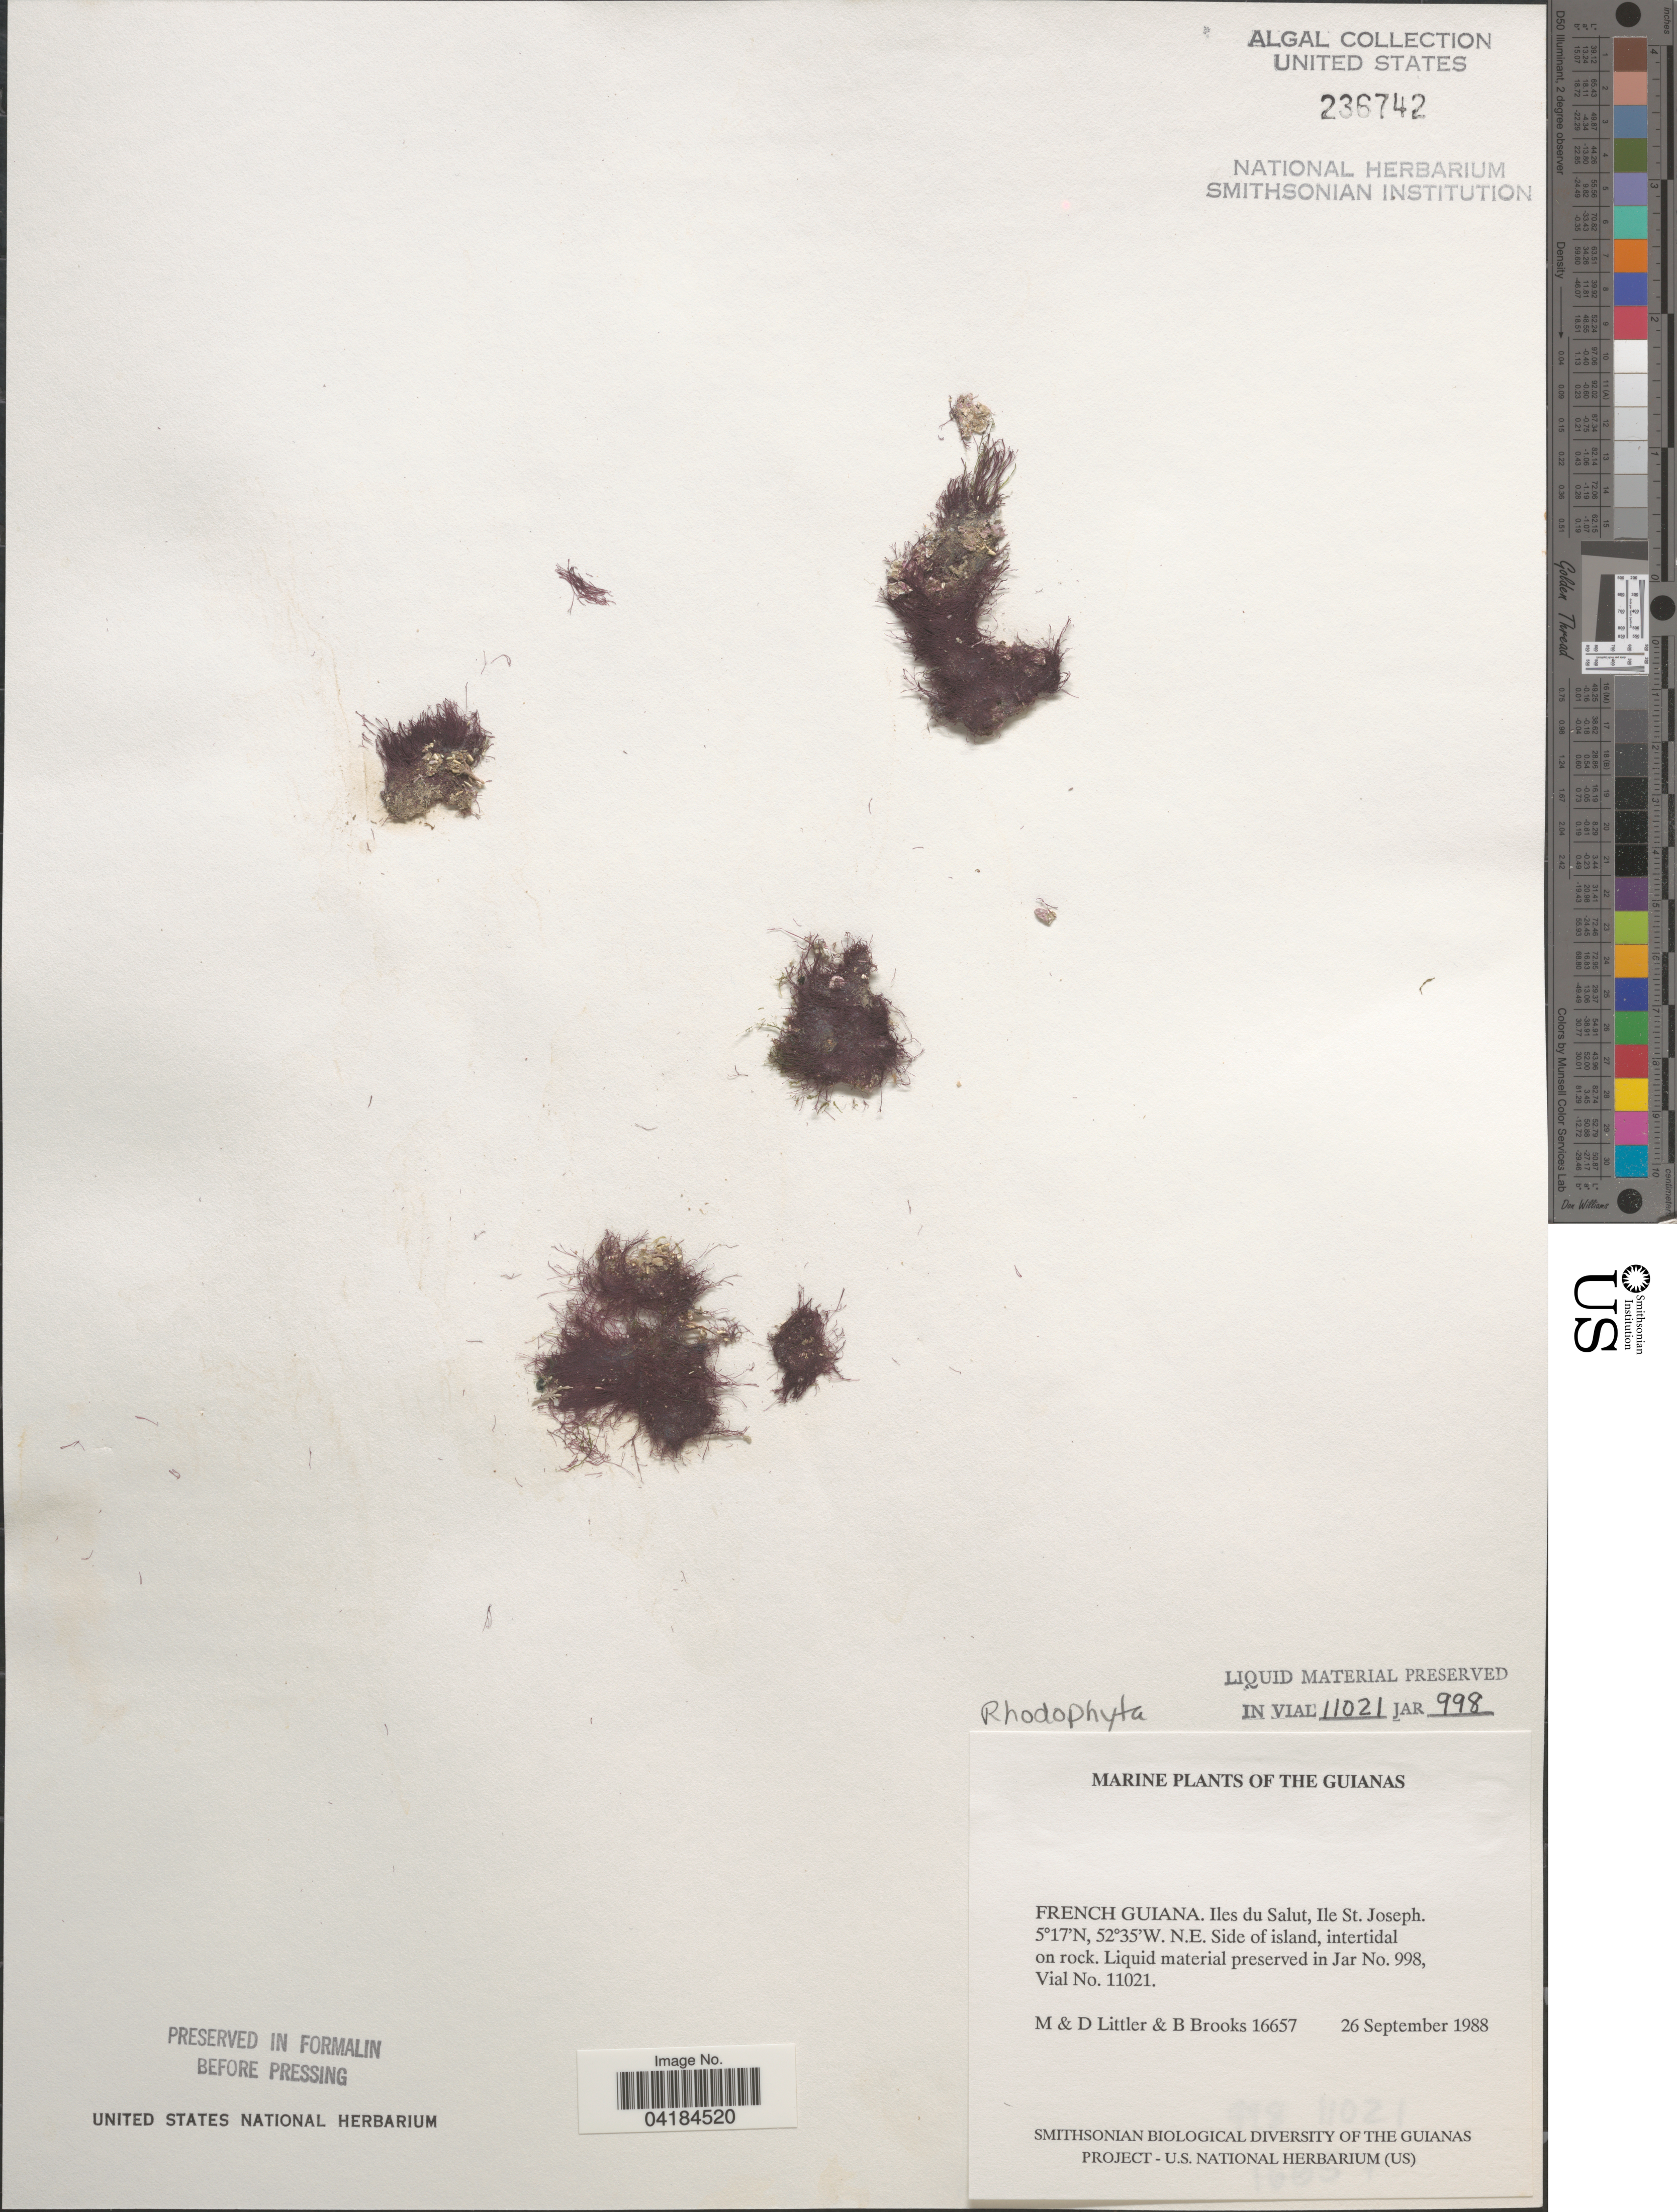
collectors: M. Littler, D. S. Littler & B. Brooks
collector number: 16657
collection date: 1988-09-26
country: French Guiana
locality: The Guianas. Iles du Salut, Ile St. Joseph. N.E. Side of island, intertidal on rock.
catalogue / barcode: US 236742